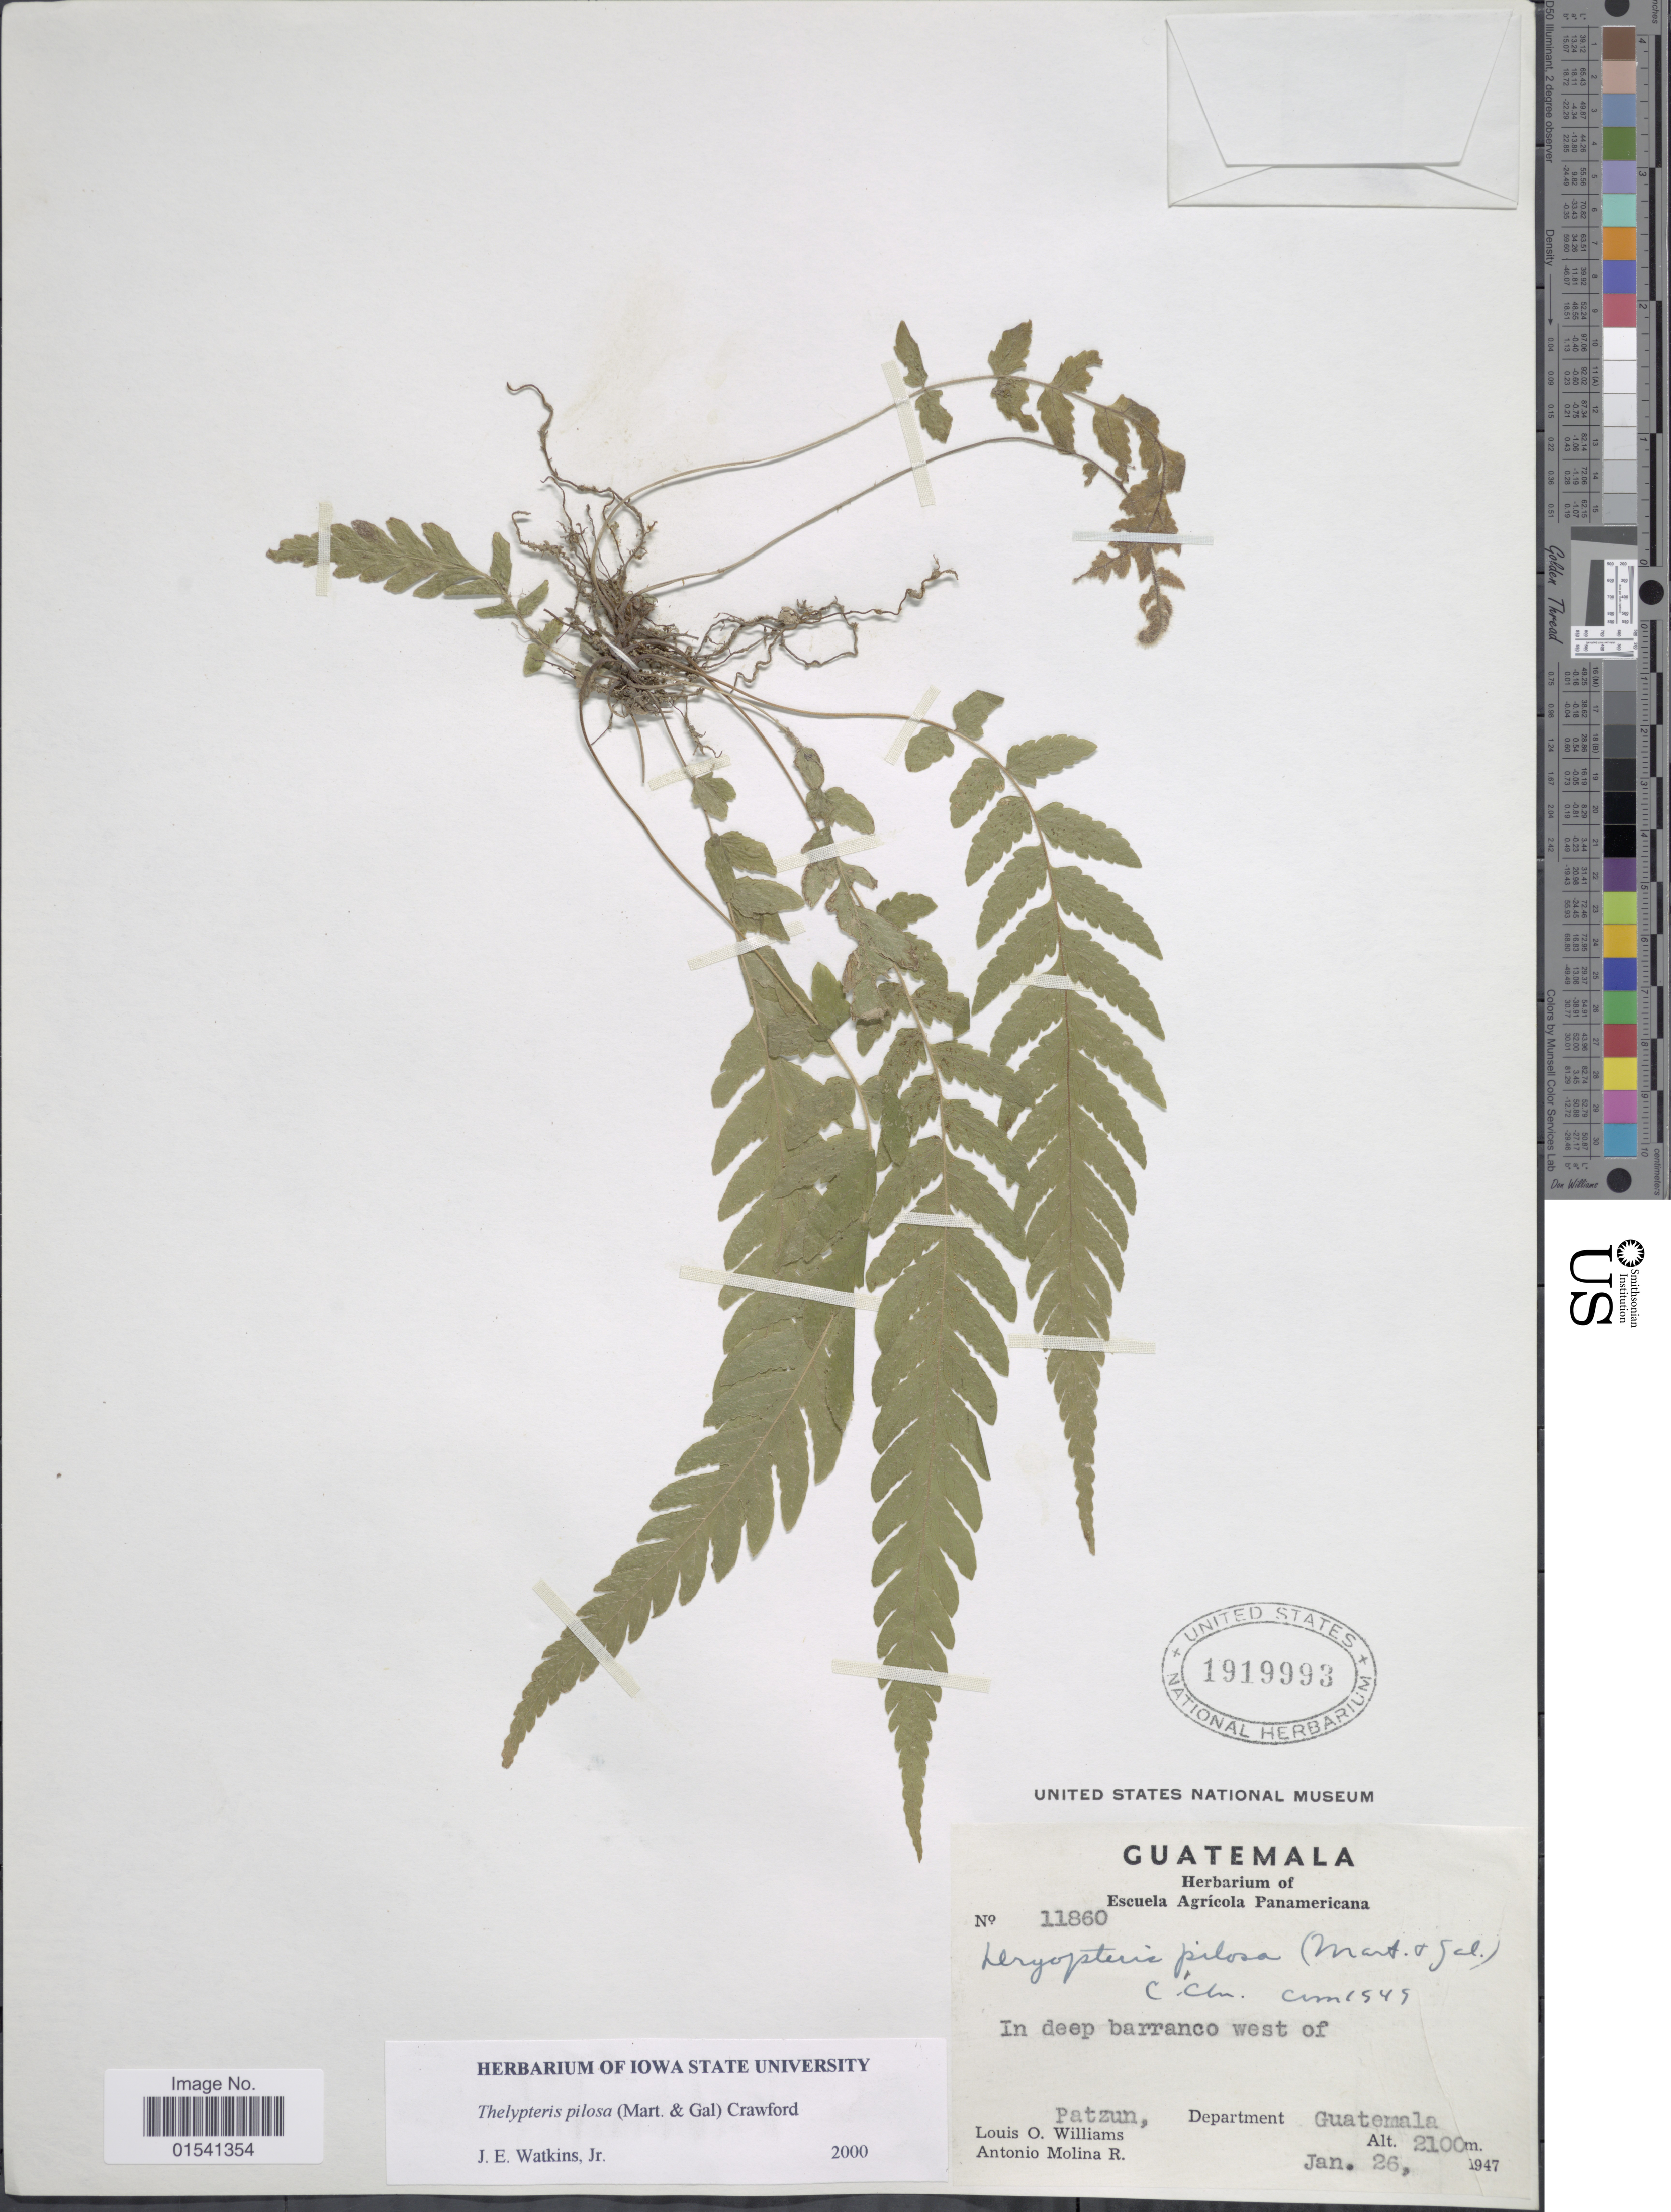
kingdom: Plantae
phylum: Tracheophyta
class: Polypodiopsida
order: Polypodiales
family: Thelypteridaceae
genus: Stegnogramma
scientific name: Stegnogramma pilosa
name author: (M. Martens & Galeotti) K. Iwats.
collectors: L. O. Williams & A. Molina R.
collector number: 11860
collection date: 1947-01-26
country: Guatemala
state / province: Guatemala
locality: In deep barranco west of Patzun, Department of Guatemala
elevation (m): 2100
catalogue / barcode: US 1919993